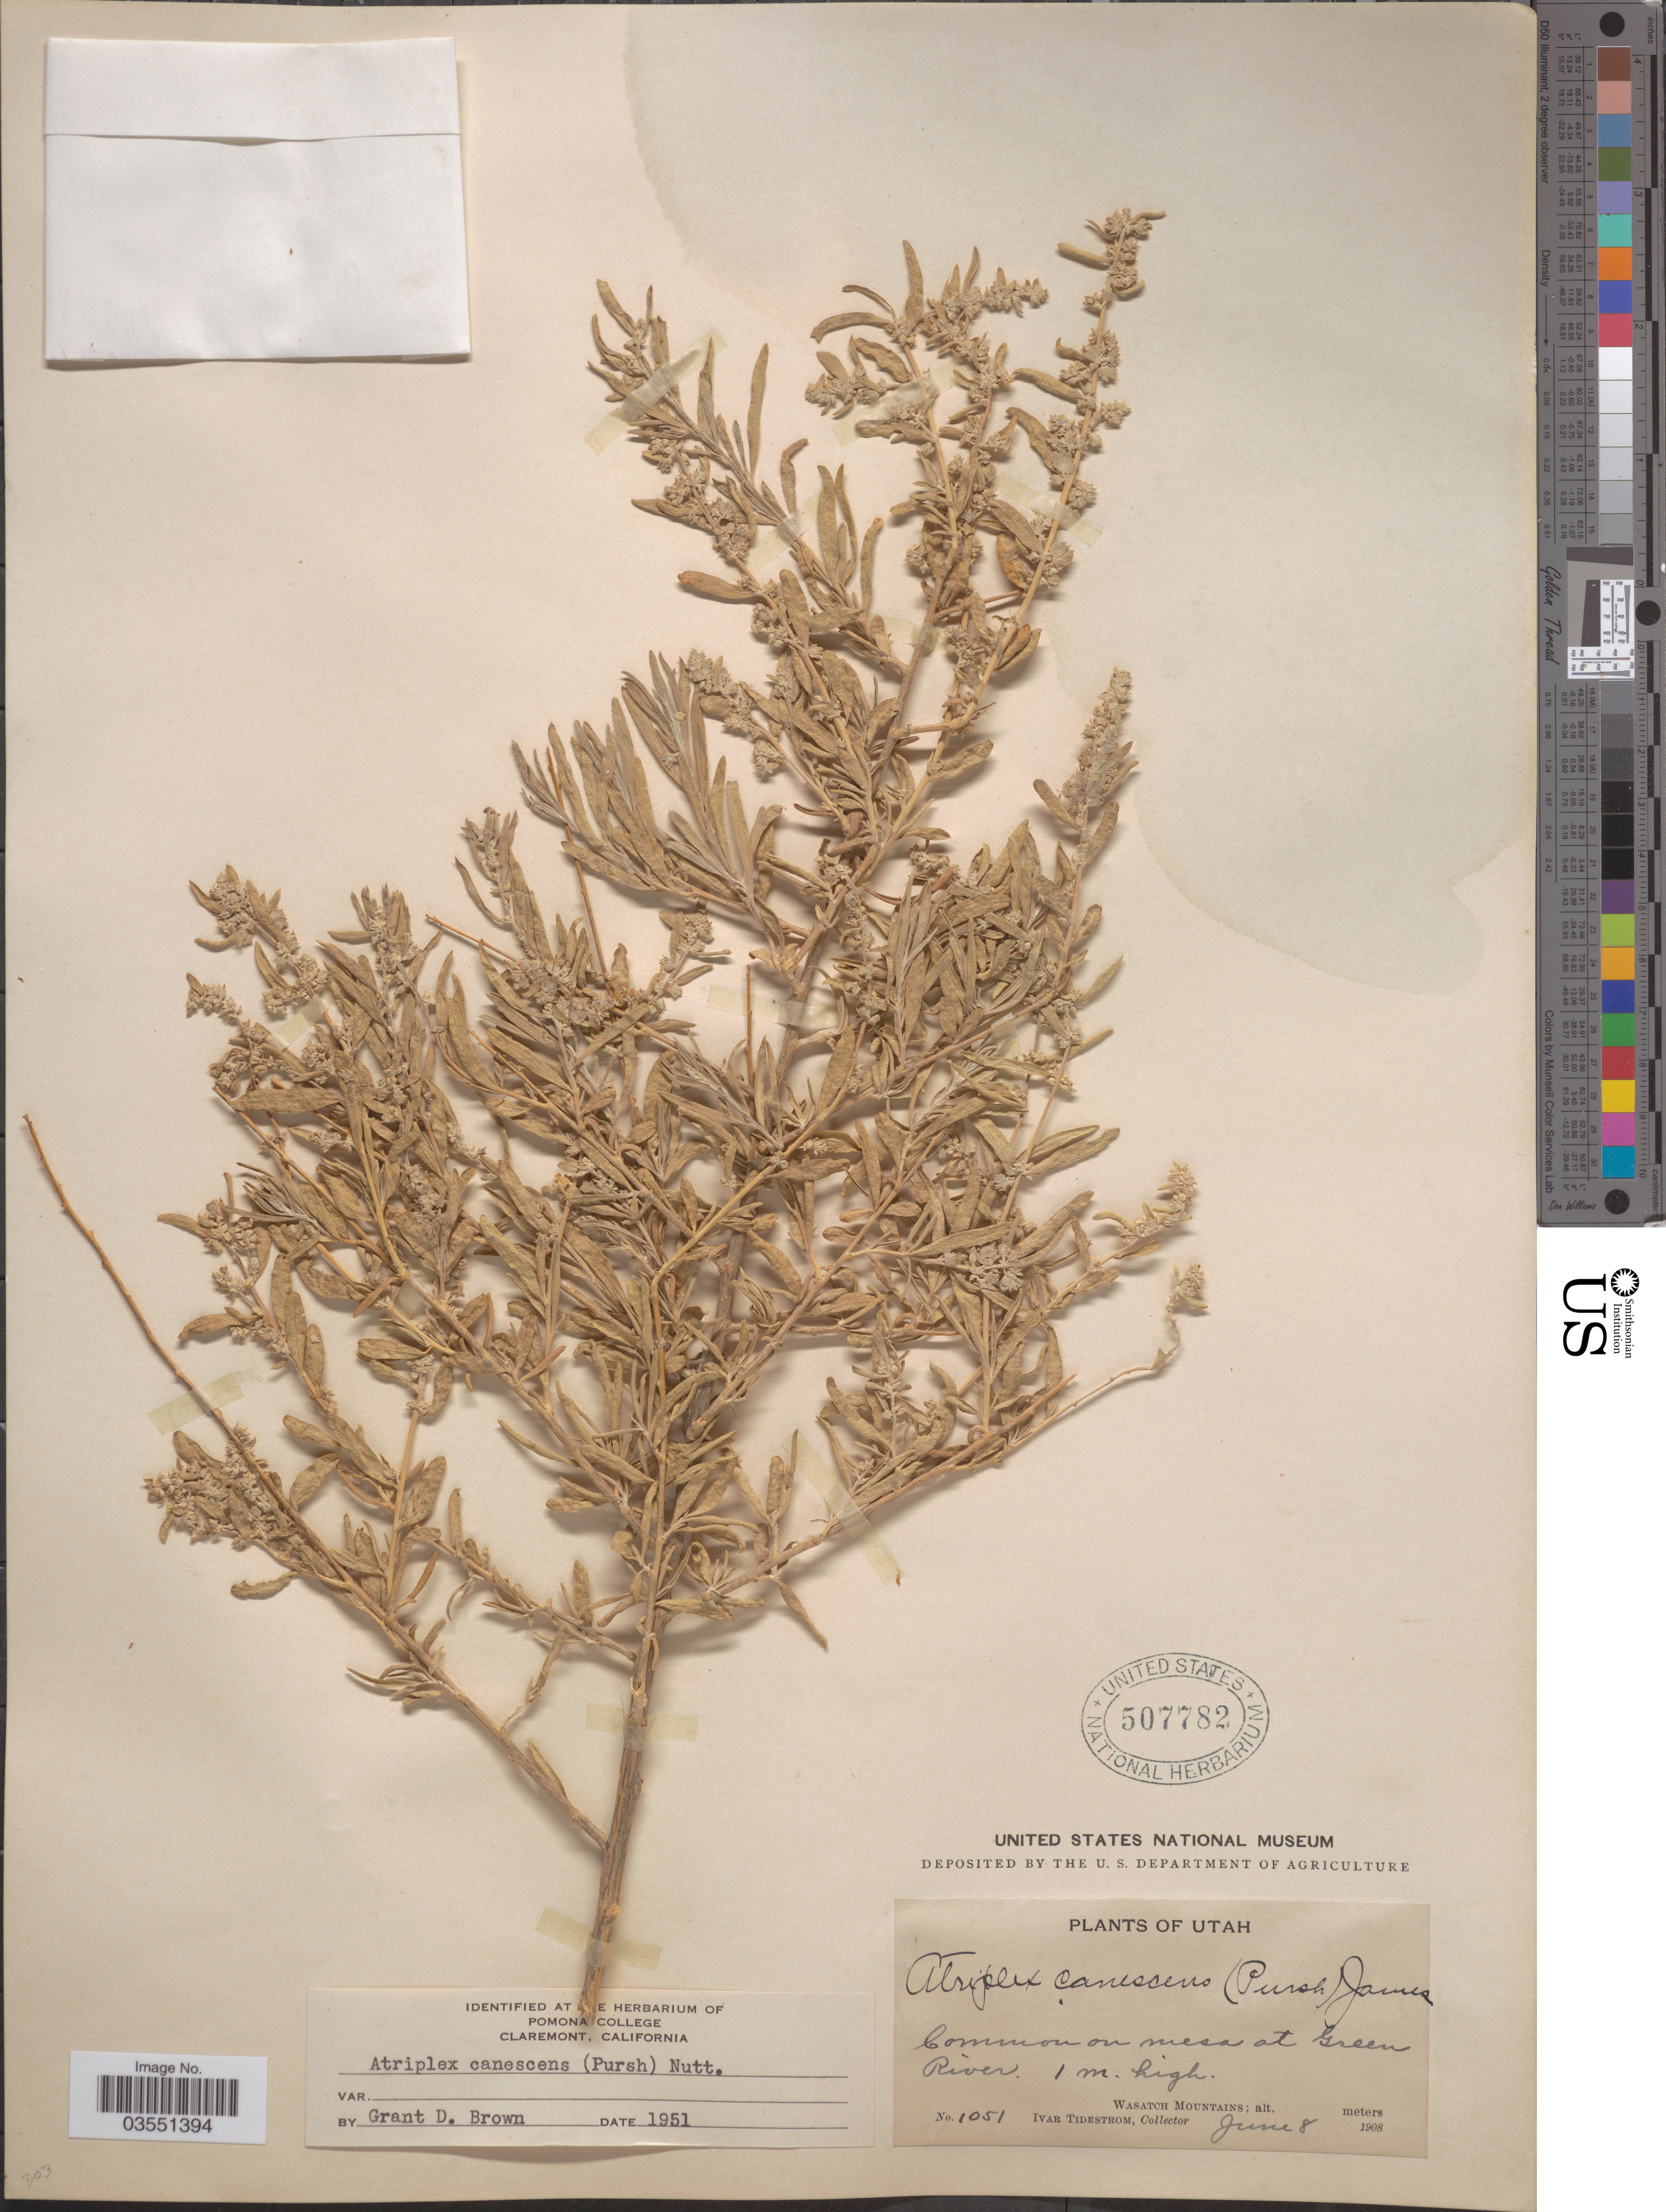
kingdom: Plantae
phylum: Tracheophyta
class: Magnoliopsida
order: Caryophyllales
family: Amaranthaceae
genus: Atriplex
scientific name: Atriplex canescens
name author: (Pursh) Nutt.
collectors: I. F. Tidestrom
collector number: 1051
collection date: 1908-06-08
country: United States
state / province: Utah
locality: Common on mesa at Green River. Wasatch Mountains.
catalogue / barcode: US 507782